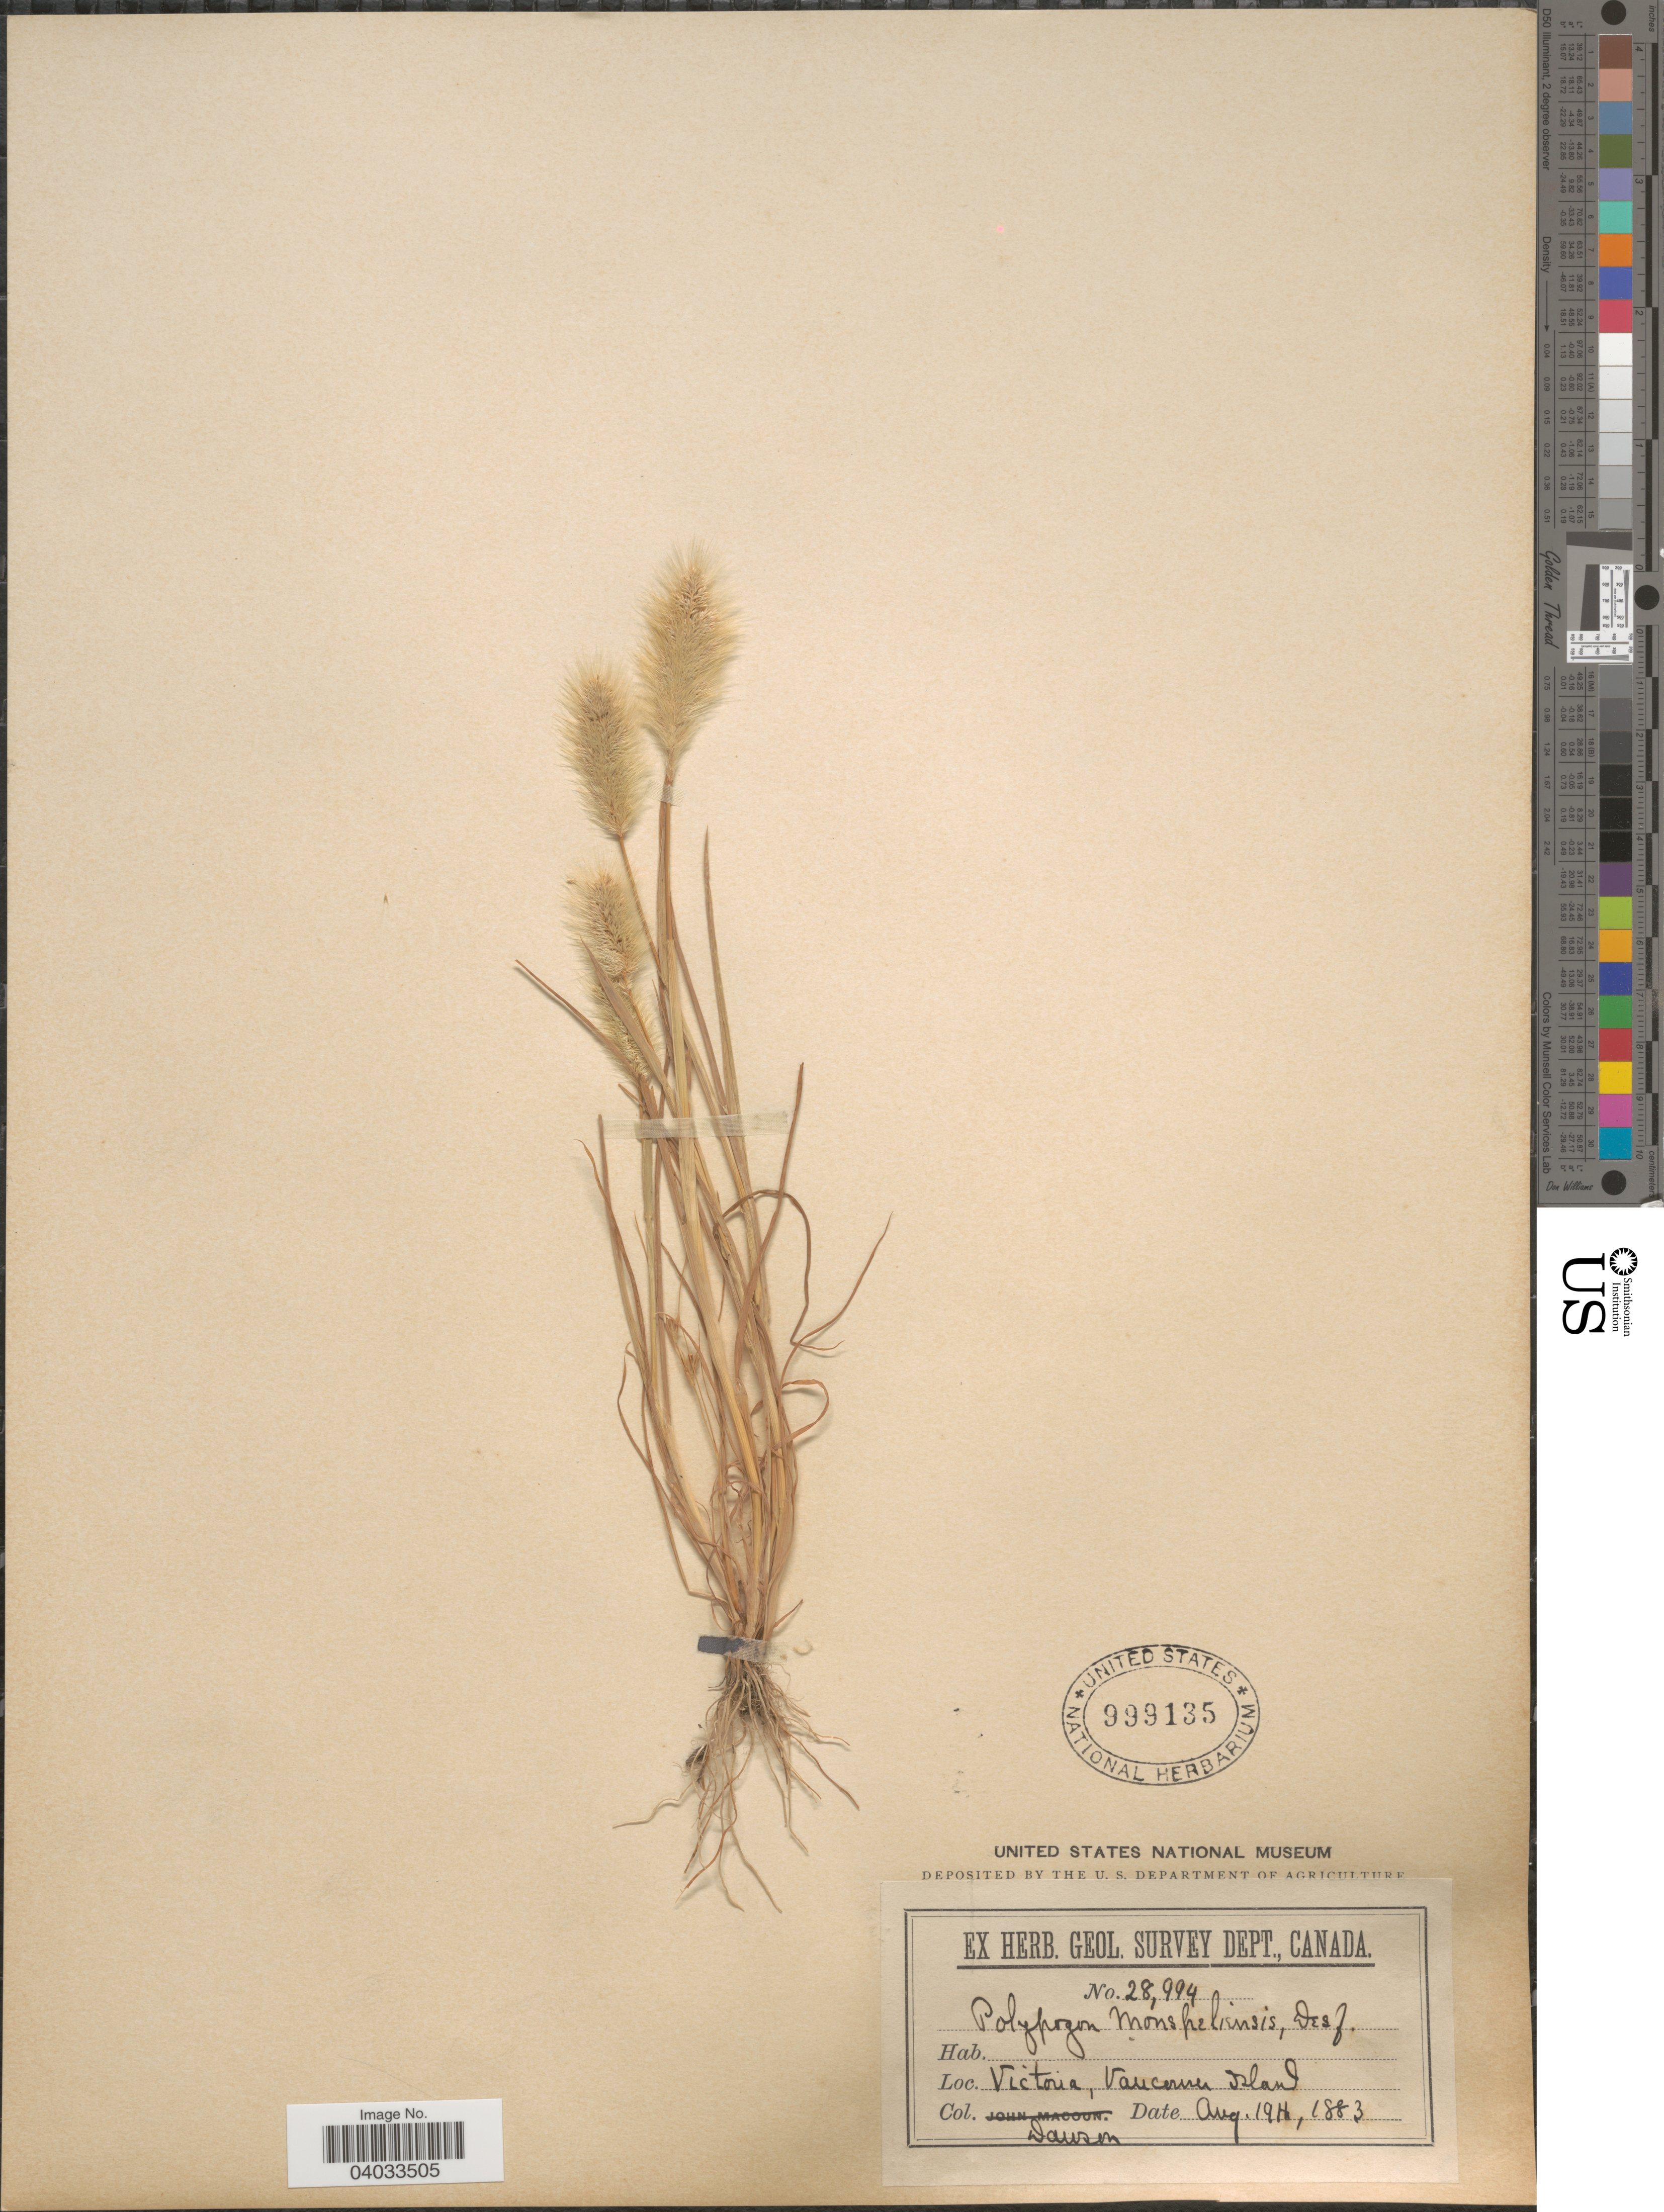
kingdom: Plantae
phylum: Tracheophyta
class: Liliopsida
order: Poales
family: Poaceae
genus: Polypogon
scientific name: Polypogon monspeliensis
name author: (L.) Desf.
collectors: Dauson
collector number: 28994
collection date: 1883-08-19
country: Canada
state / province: British Columbia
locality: Victoria, Vancouver Island.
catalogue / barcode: US 999135